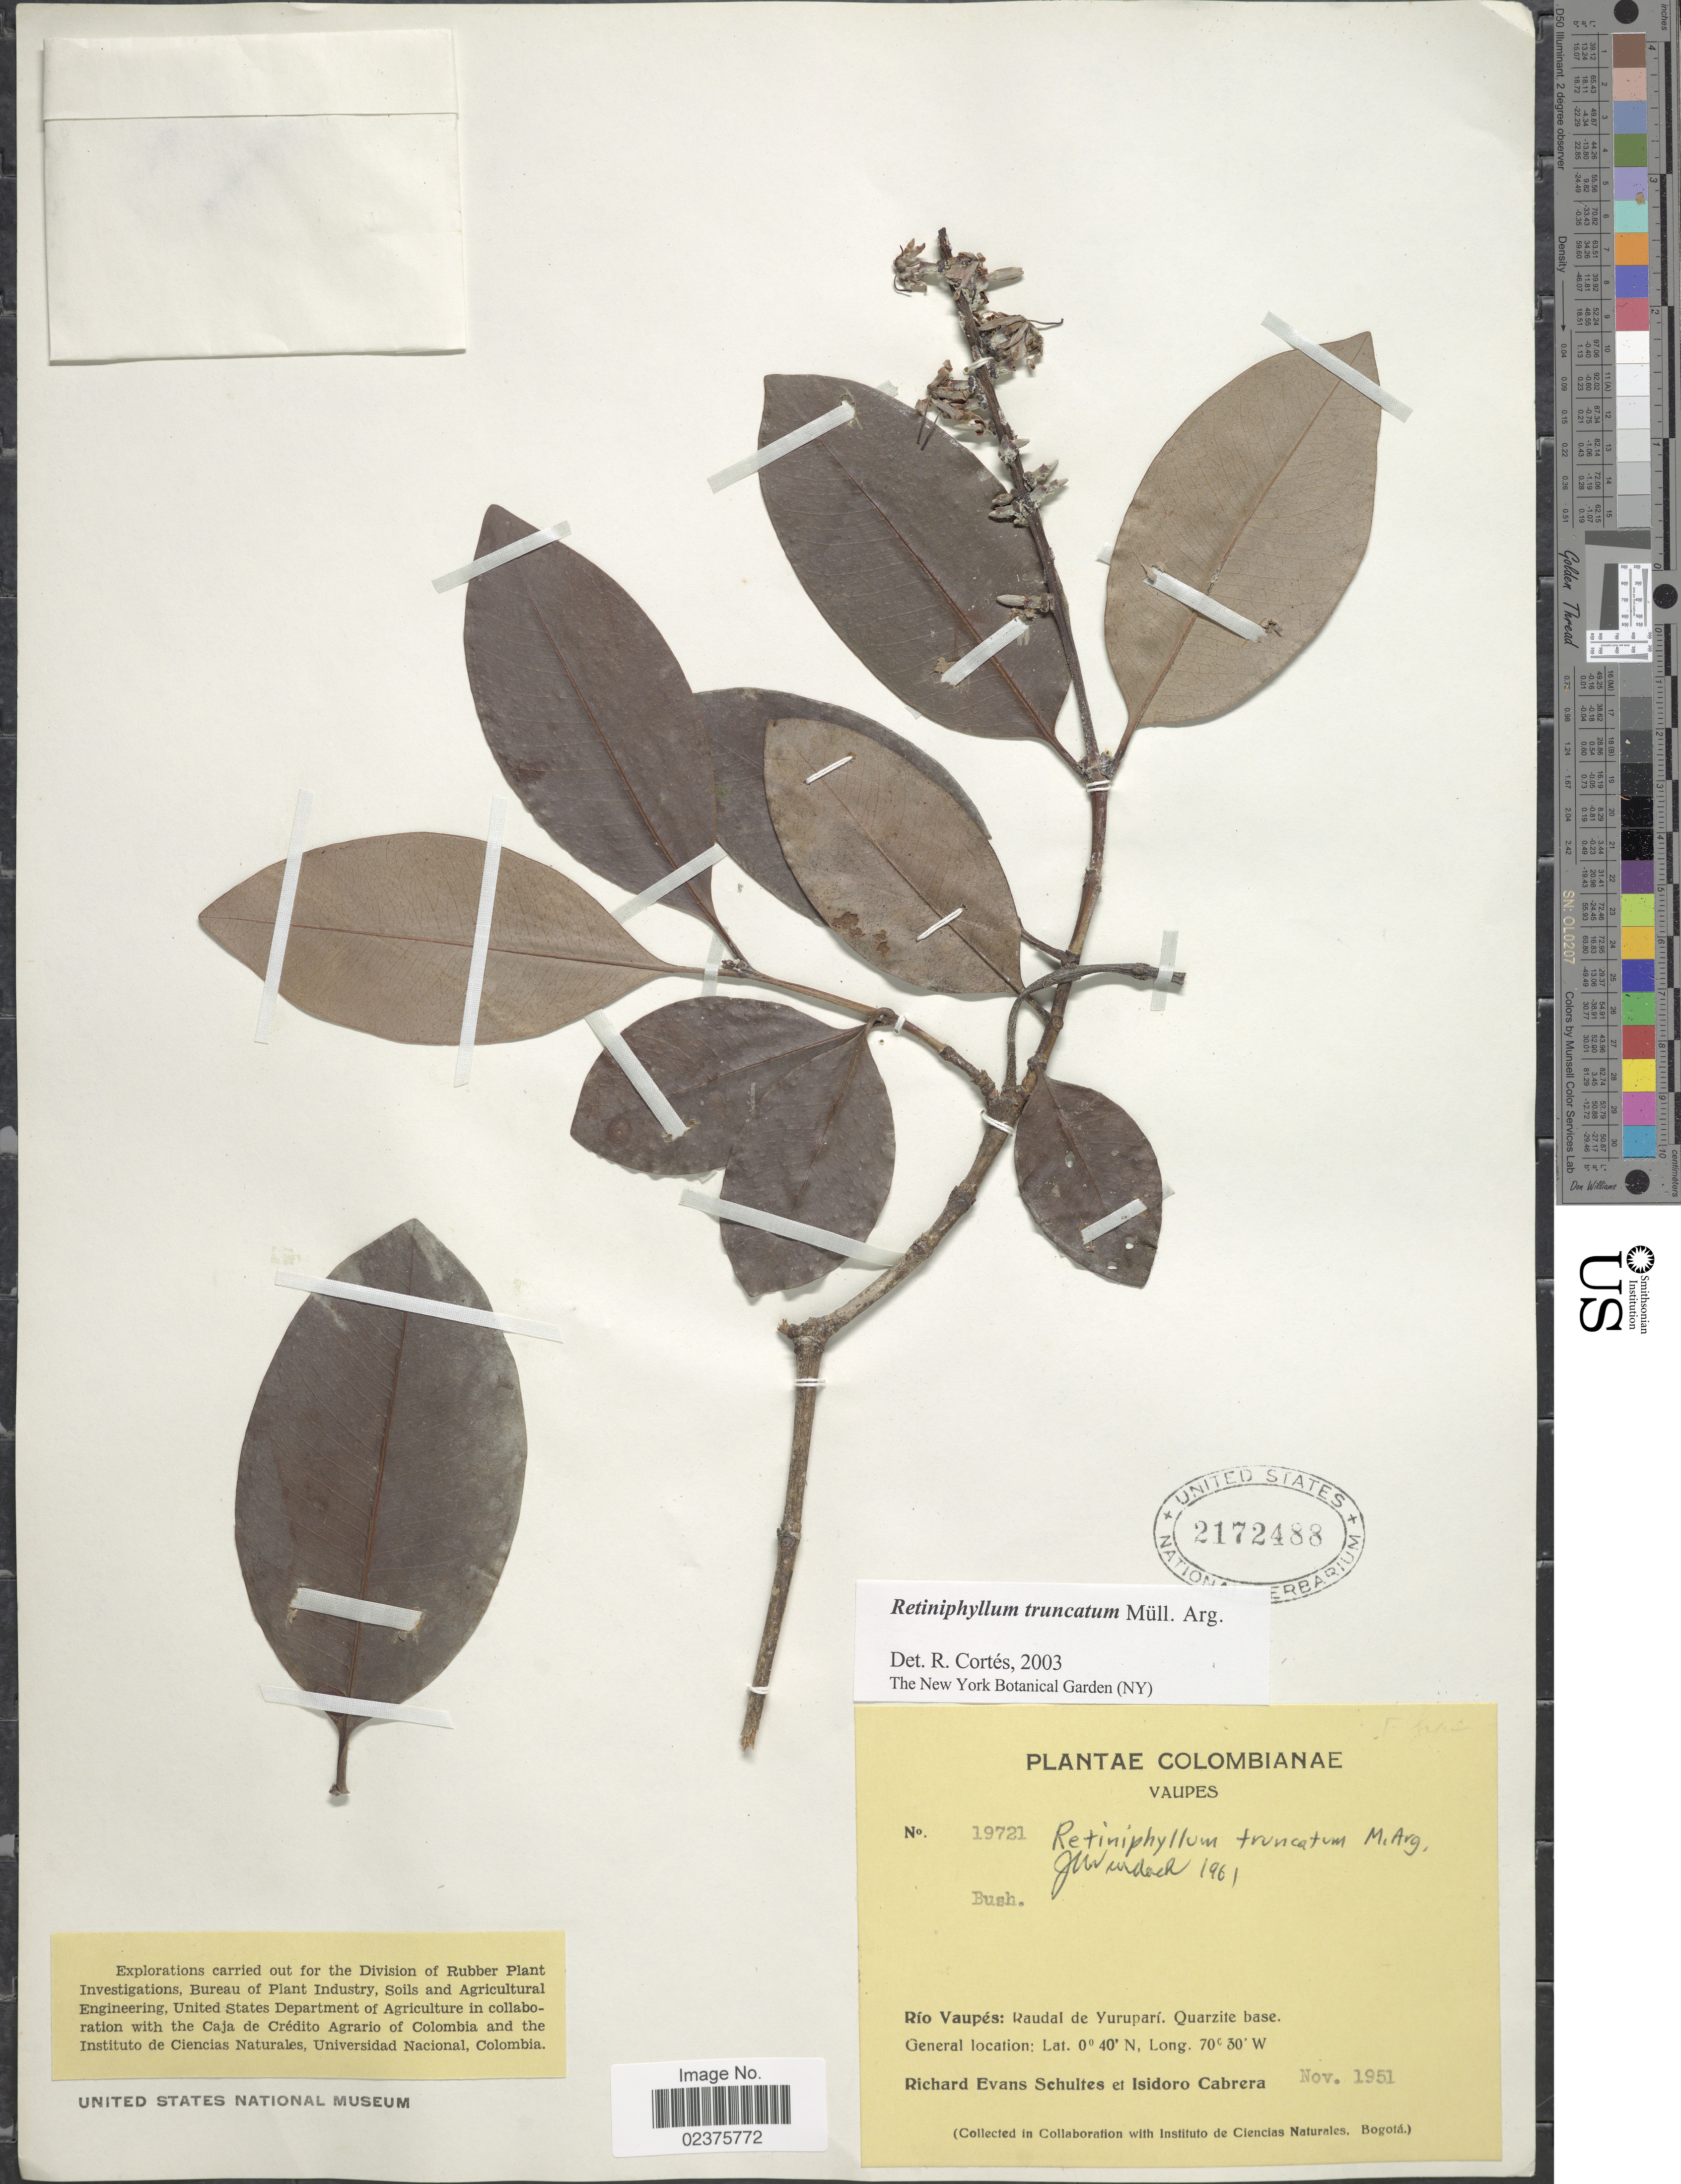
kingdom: Plantae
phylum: Tracheophyta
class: Magnoliopsida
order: Gentianales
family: Rubiaceae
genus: Retiniphyllum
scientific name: Retiniphyllum truncatum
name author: Müll. Arg.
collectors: R. E. Schultes & I. Cabrera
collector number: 19721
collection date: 1951-11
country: Colombia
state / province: Vaupés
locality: Rio Vaupes: Raudal de Yurupari, Quartzite base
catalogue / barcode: US 2172488